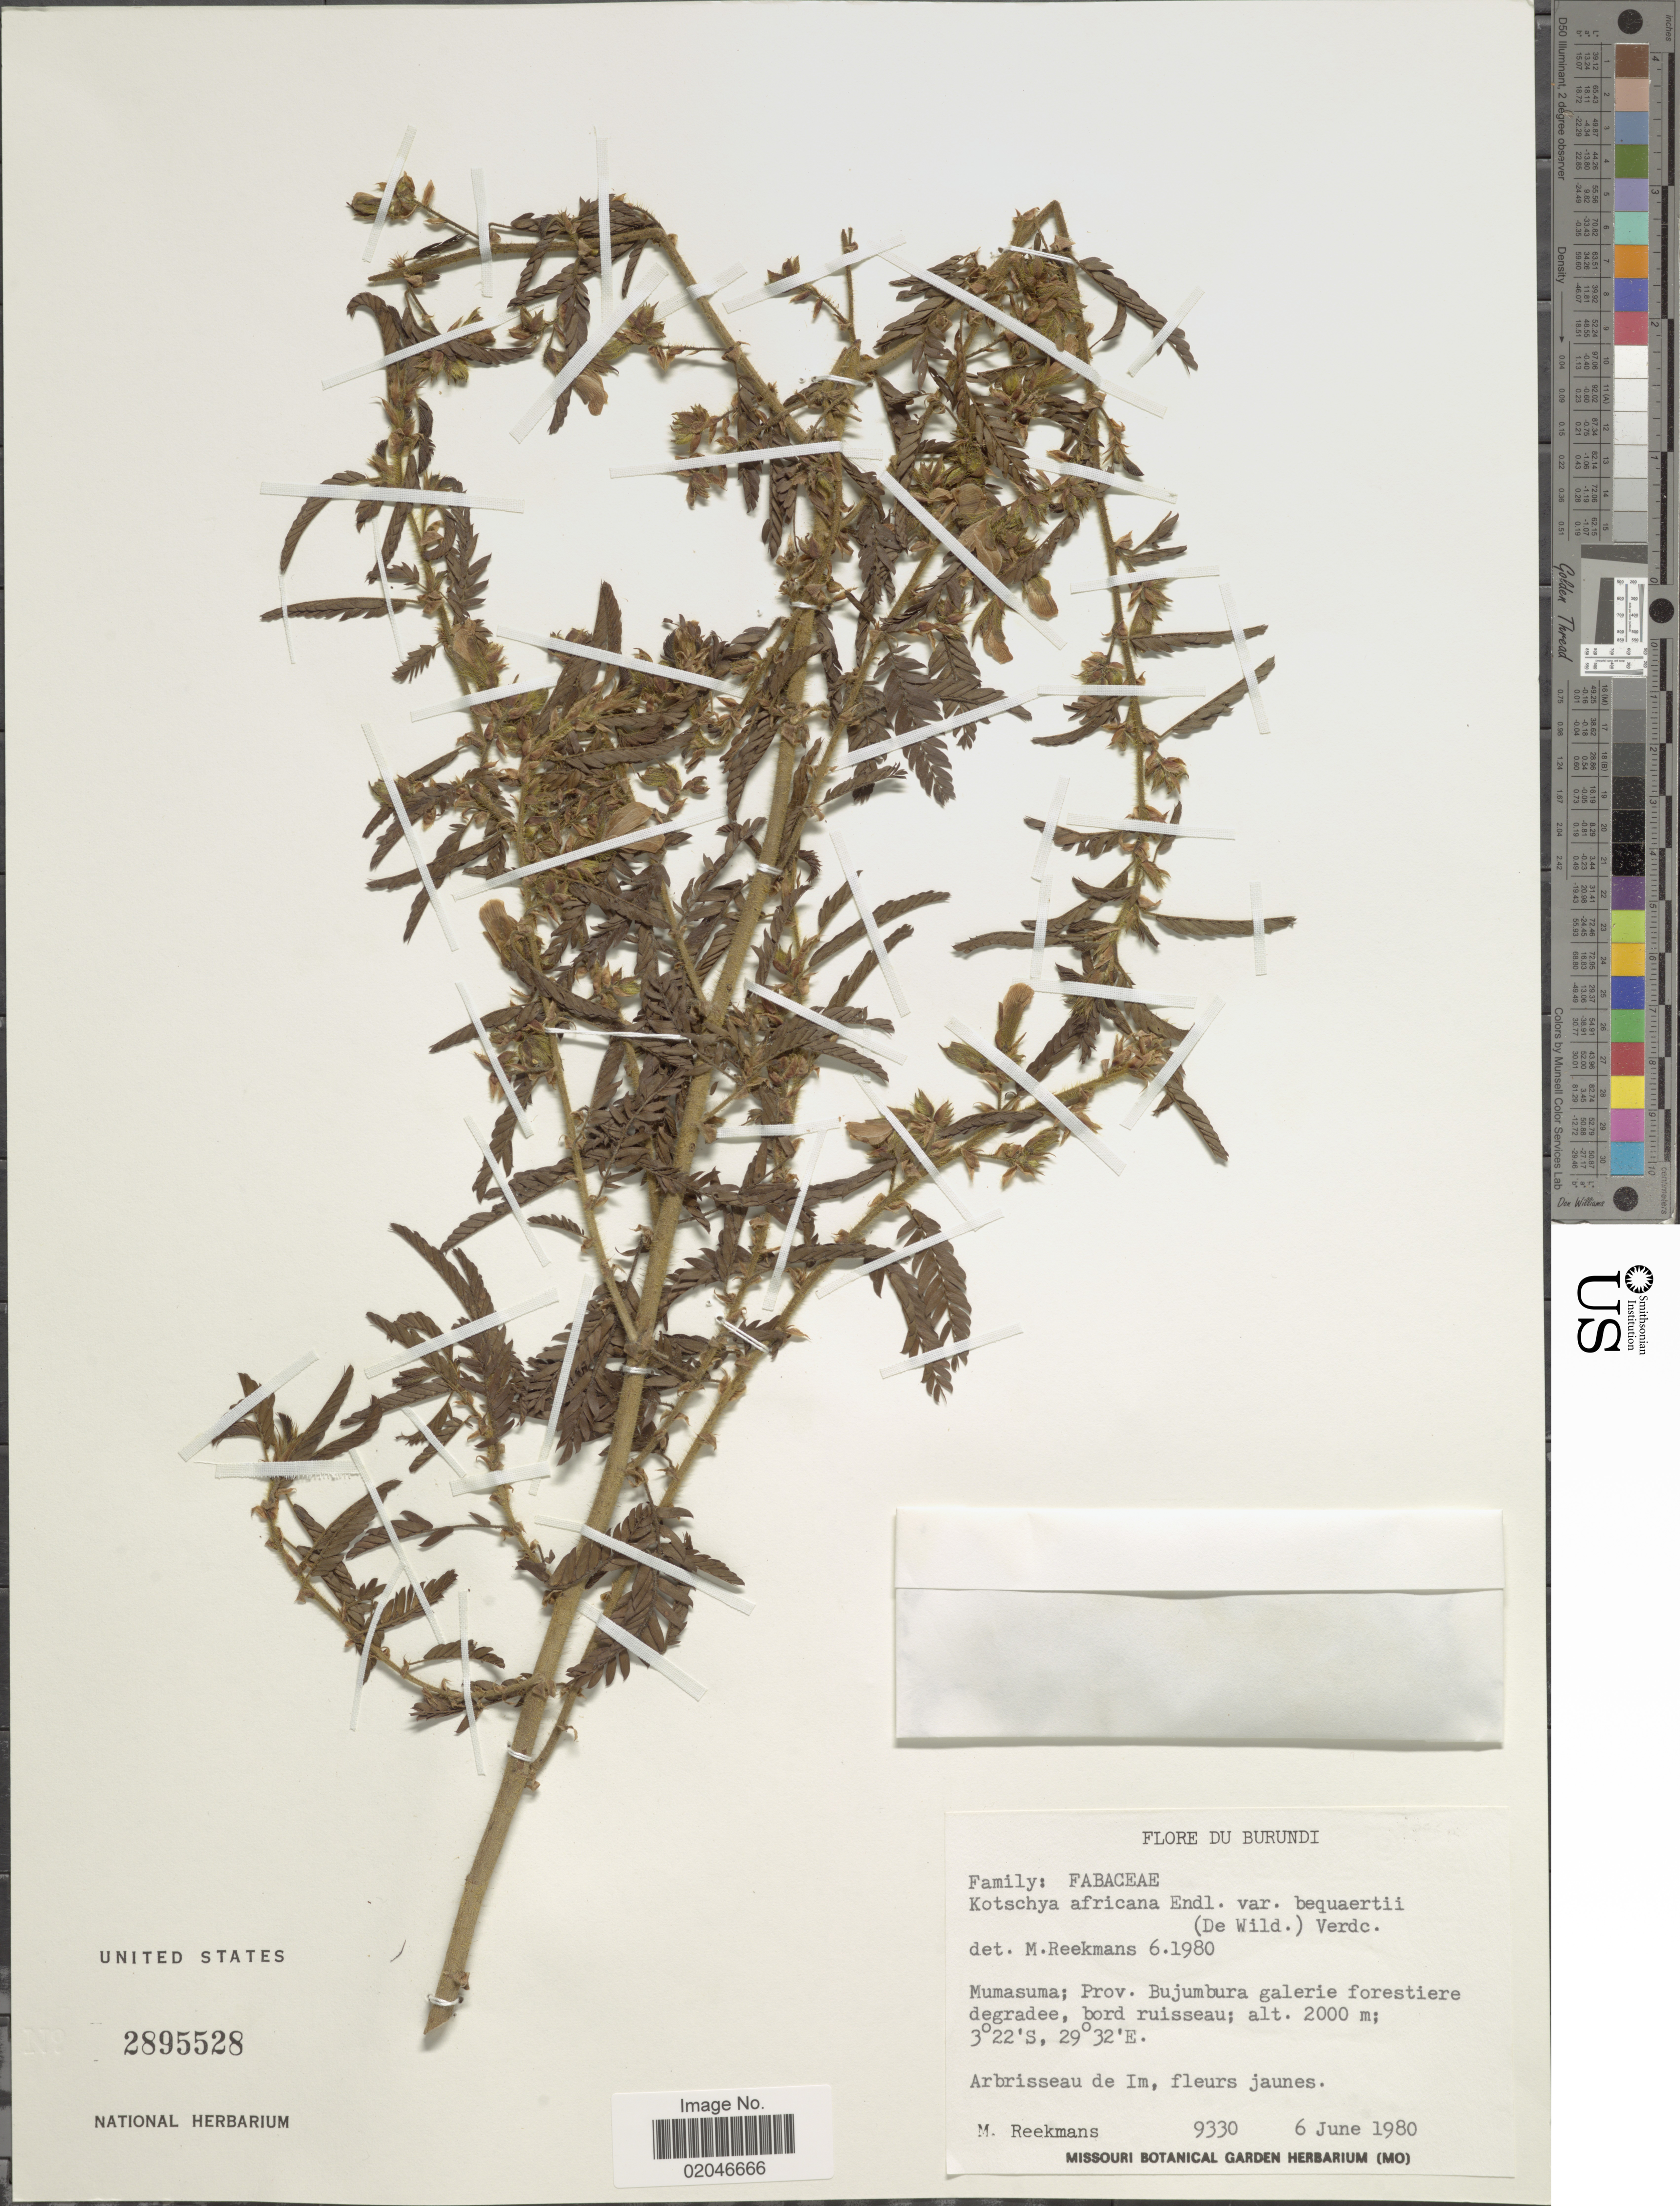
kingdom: Plantae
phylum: Tracheophyta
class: Magnoliopsida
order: Fabales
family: Fabaceae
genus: Kotschya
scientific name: Kotschya africana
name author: Endl.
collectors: M. Reekmans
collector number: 9330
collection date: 1980-06-06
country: Burundi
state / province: Bujumura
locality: Mumasuma; Prov. Bujumbura galerie forestiere degradee, bord ruisseau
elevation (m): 2000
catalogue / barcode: US 2895528